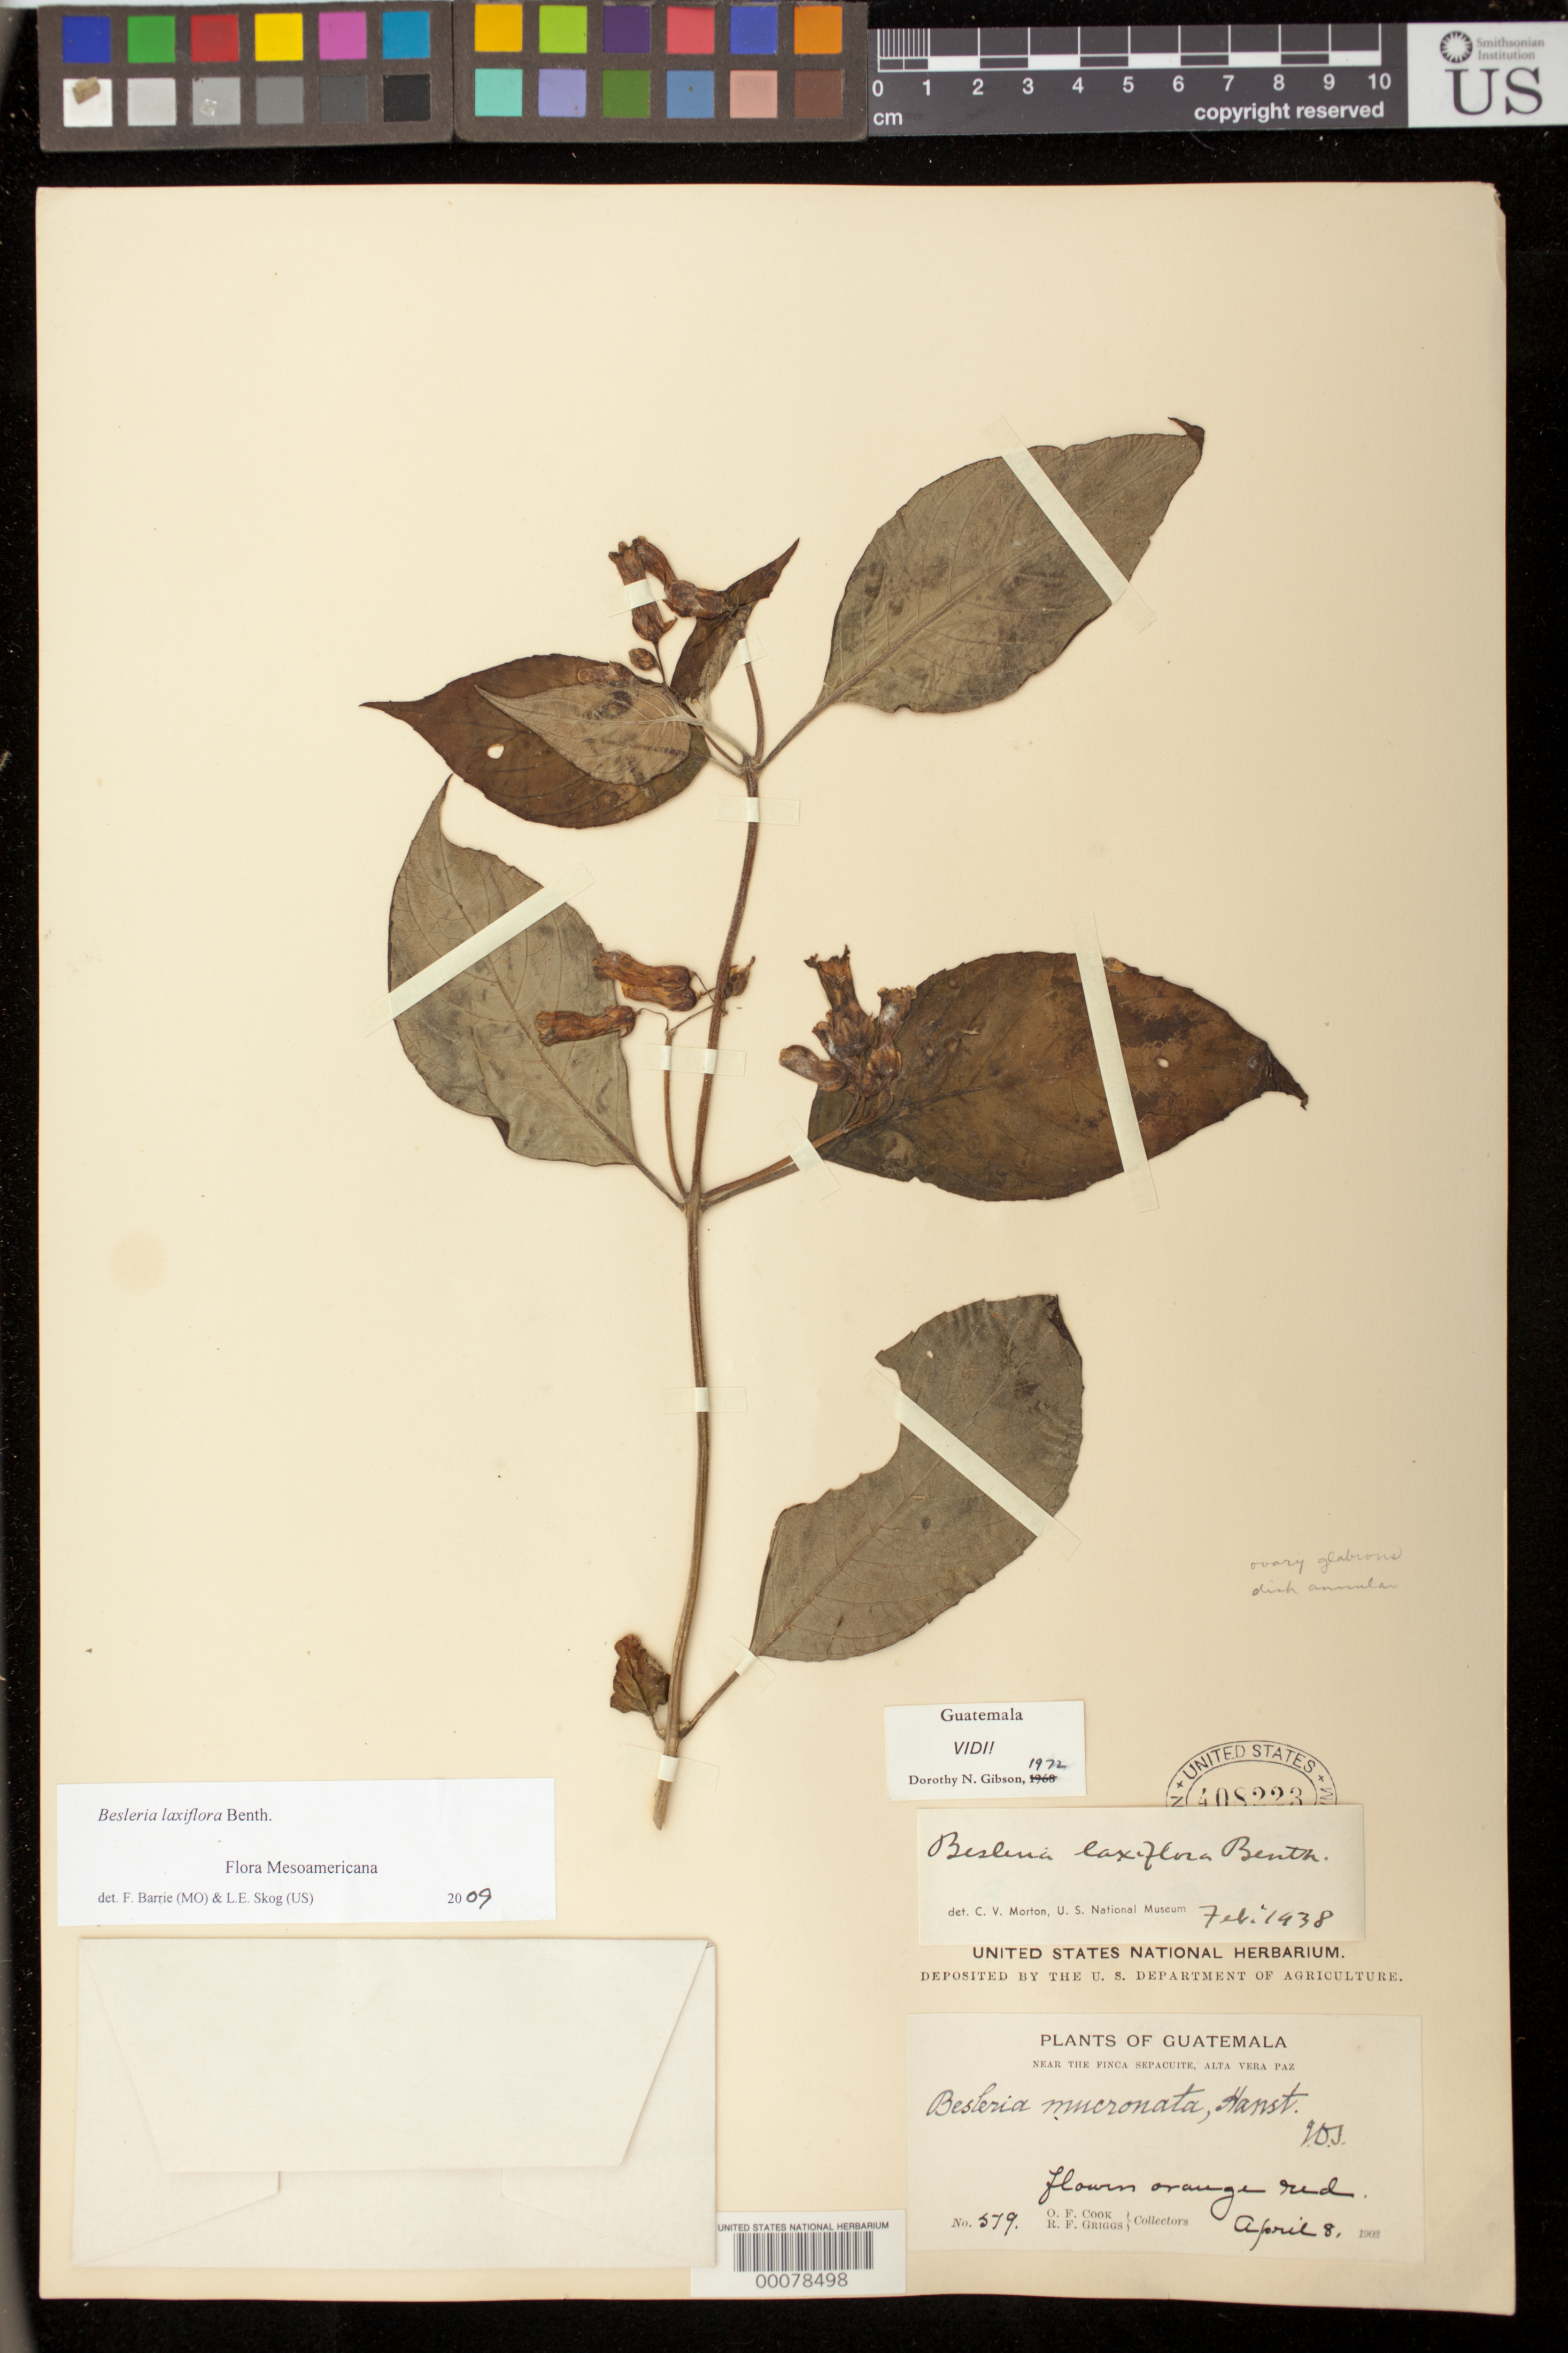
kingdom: Plantae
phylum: Tracheophyta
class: Magnoliopsida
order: Lamiales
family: Gesneriaceae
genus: Besleria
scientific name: Besleria laxiflora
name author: Benth.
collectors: O. F. Cook & R. F. Griggs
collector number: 579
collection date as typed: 08 Apr 1902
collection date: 1902-04-08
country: Guatemala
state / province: Alta Verapaz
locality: Near the Finca Sepacuite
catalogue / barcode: US 408223